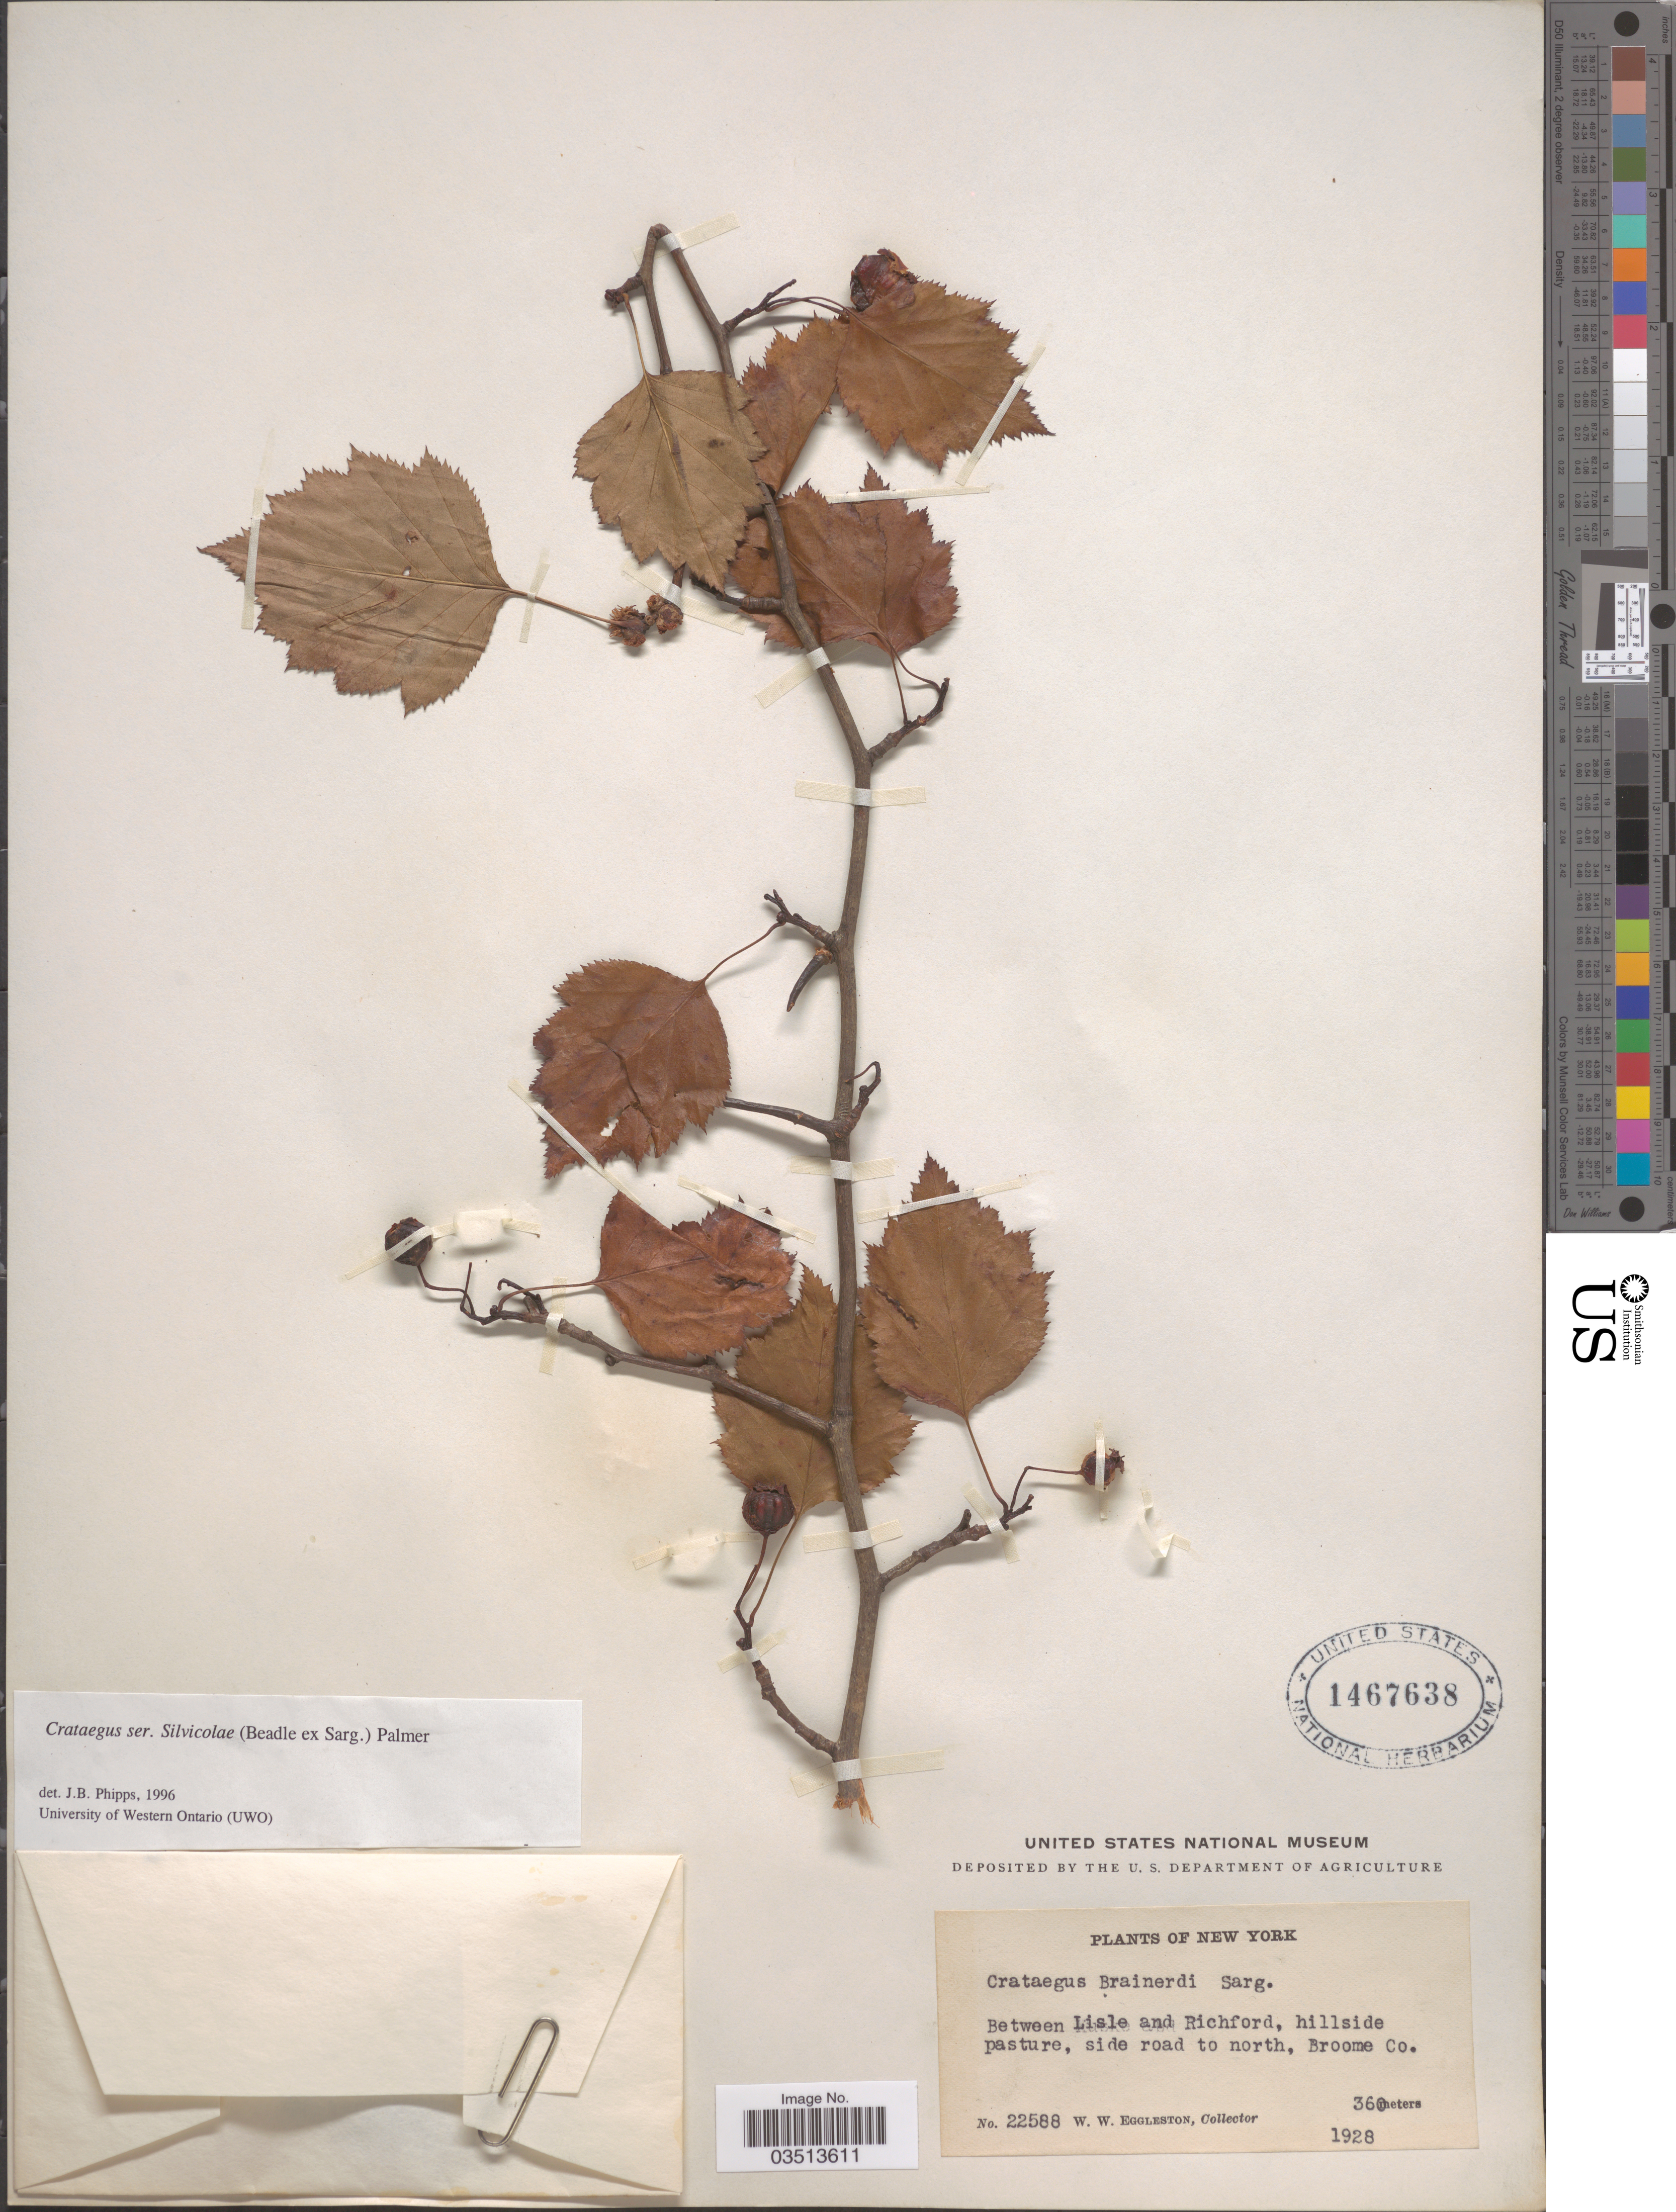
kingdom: Plantae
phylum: Tracheophyta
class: Magnoliopsida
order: Rosales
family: Rosaceae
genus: Crataegus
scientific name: Crataegus brainerdii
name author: Sarg.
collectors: W. W. Eggleston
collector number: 22588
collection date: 1928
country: United States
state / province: New York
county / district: Broome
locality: Between Lisle and Richford, hillside pasture, side road to north, Broome Co.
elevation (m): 360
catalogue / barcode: US 1467638